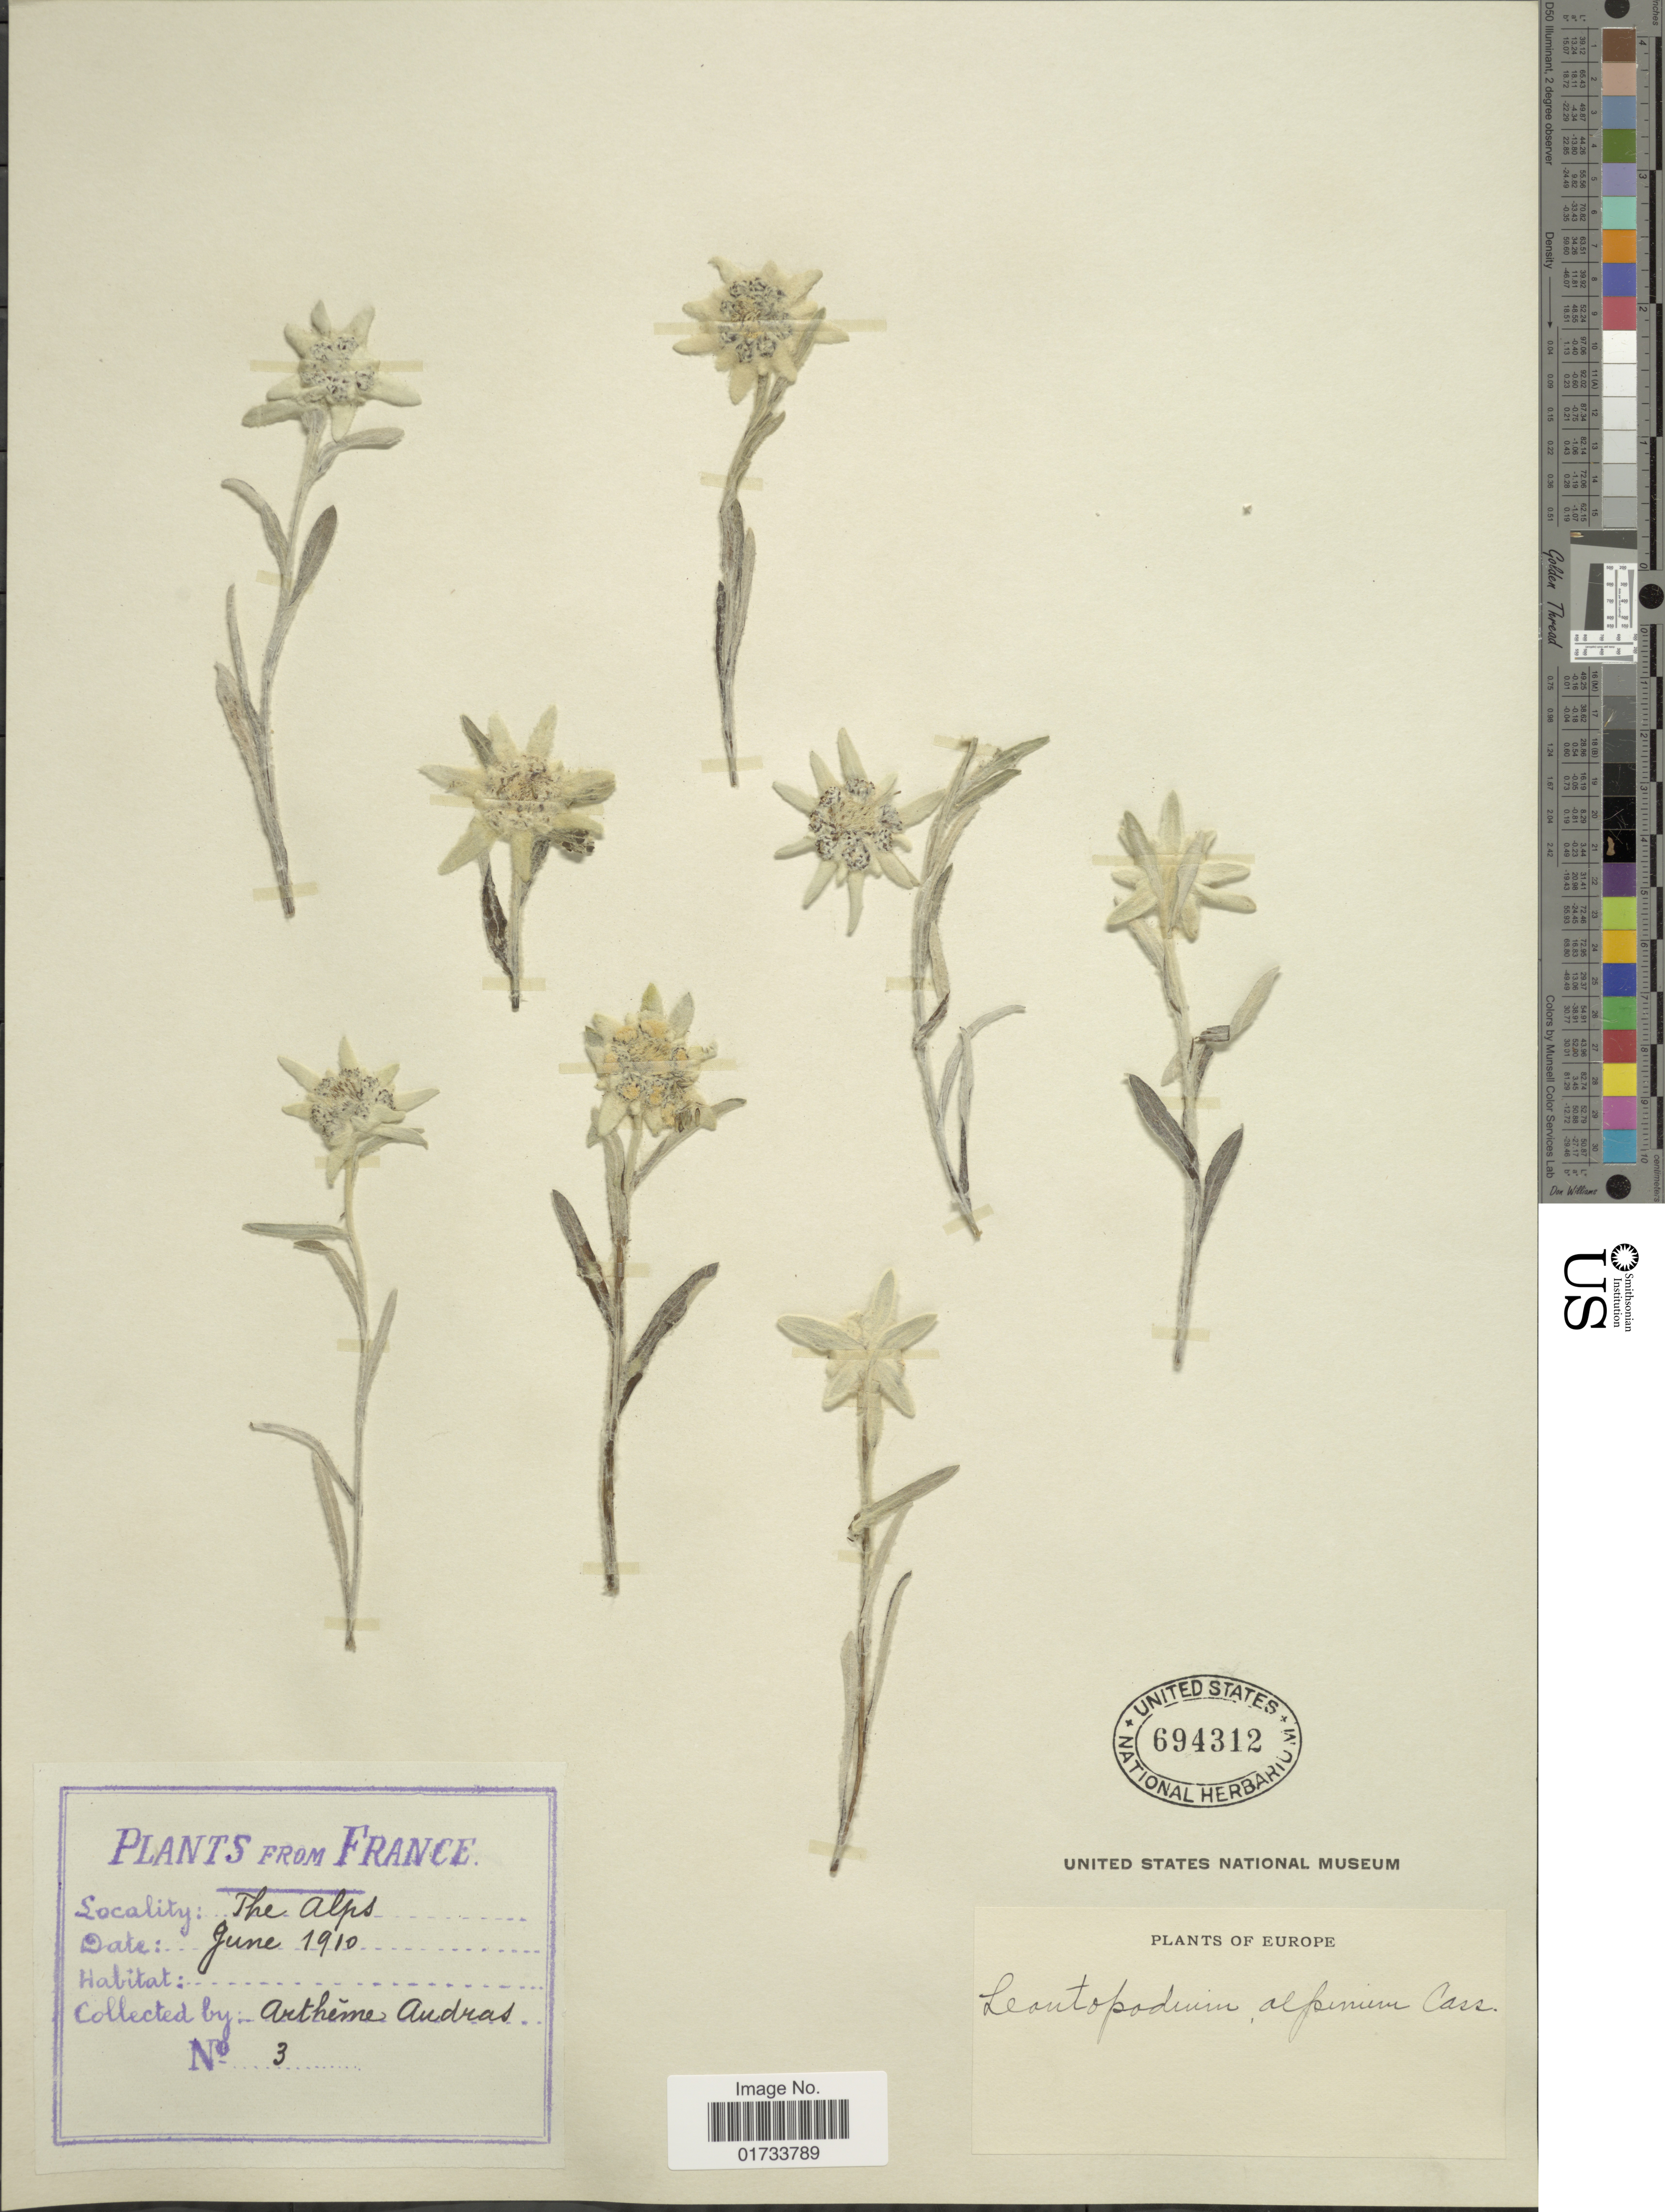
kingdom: Plantae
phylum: Tracheophyta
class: Magnoliopsida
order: Asterales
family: Asteraceae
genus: Leontopodium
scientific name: Leontopodium alpinum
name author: Cass.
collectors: A. Andras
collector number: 3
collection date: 1910-06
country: France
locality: The Alps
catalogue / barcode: US 694312